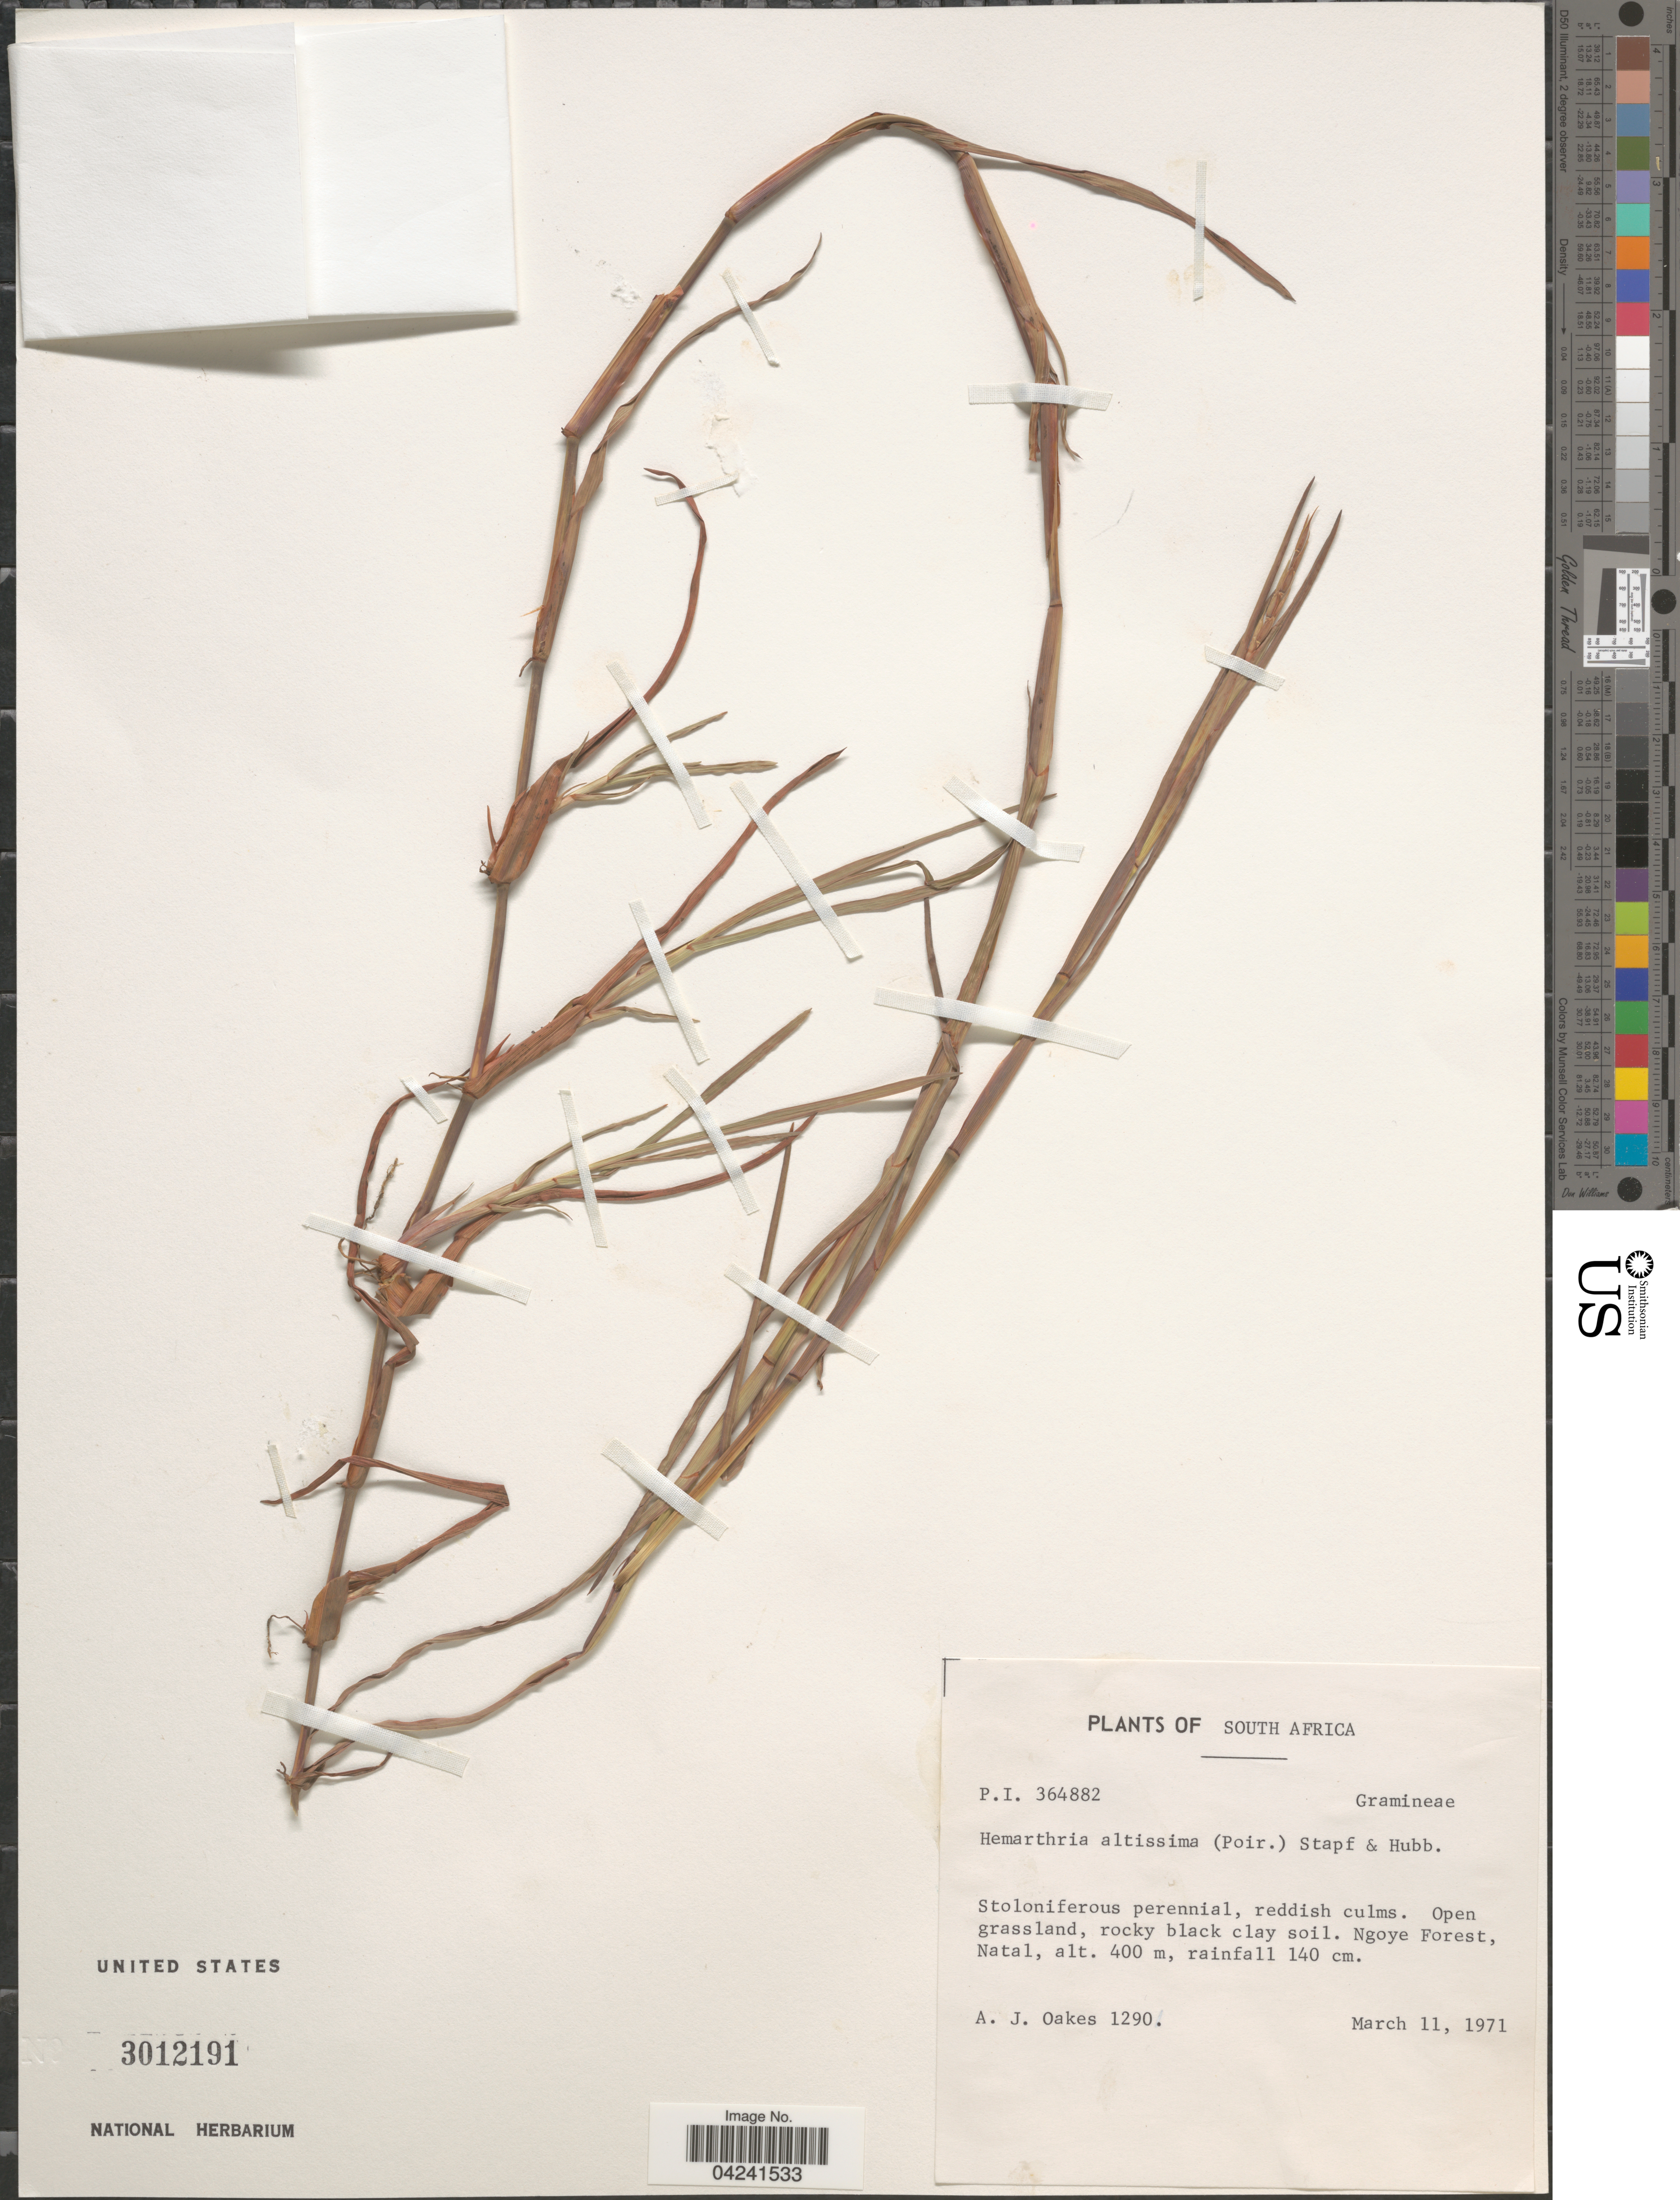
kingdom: Plantae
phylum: Tracheophyta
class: Liliopsida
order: Poales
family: Poaceae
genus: Hemarthria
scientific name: Hemarthria altissima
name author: (Poir.) Stapf & C. E. Hubb.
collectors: A. Oakes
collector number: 1290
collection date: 1971-03-11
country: South Africa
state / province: KwaZulu-Natal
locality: Ngoye Forest, Natal.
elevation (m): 400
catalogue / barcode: US 3012191